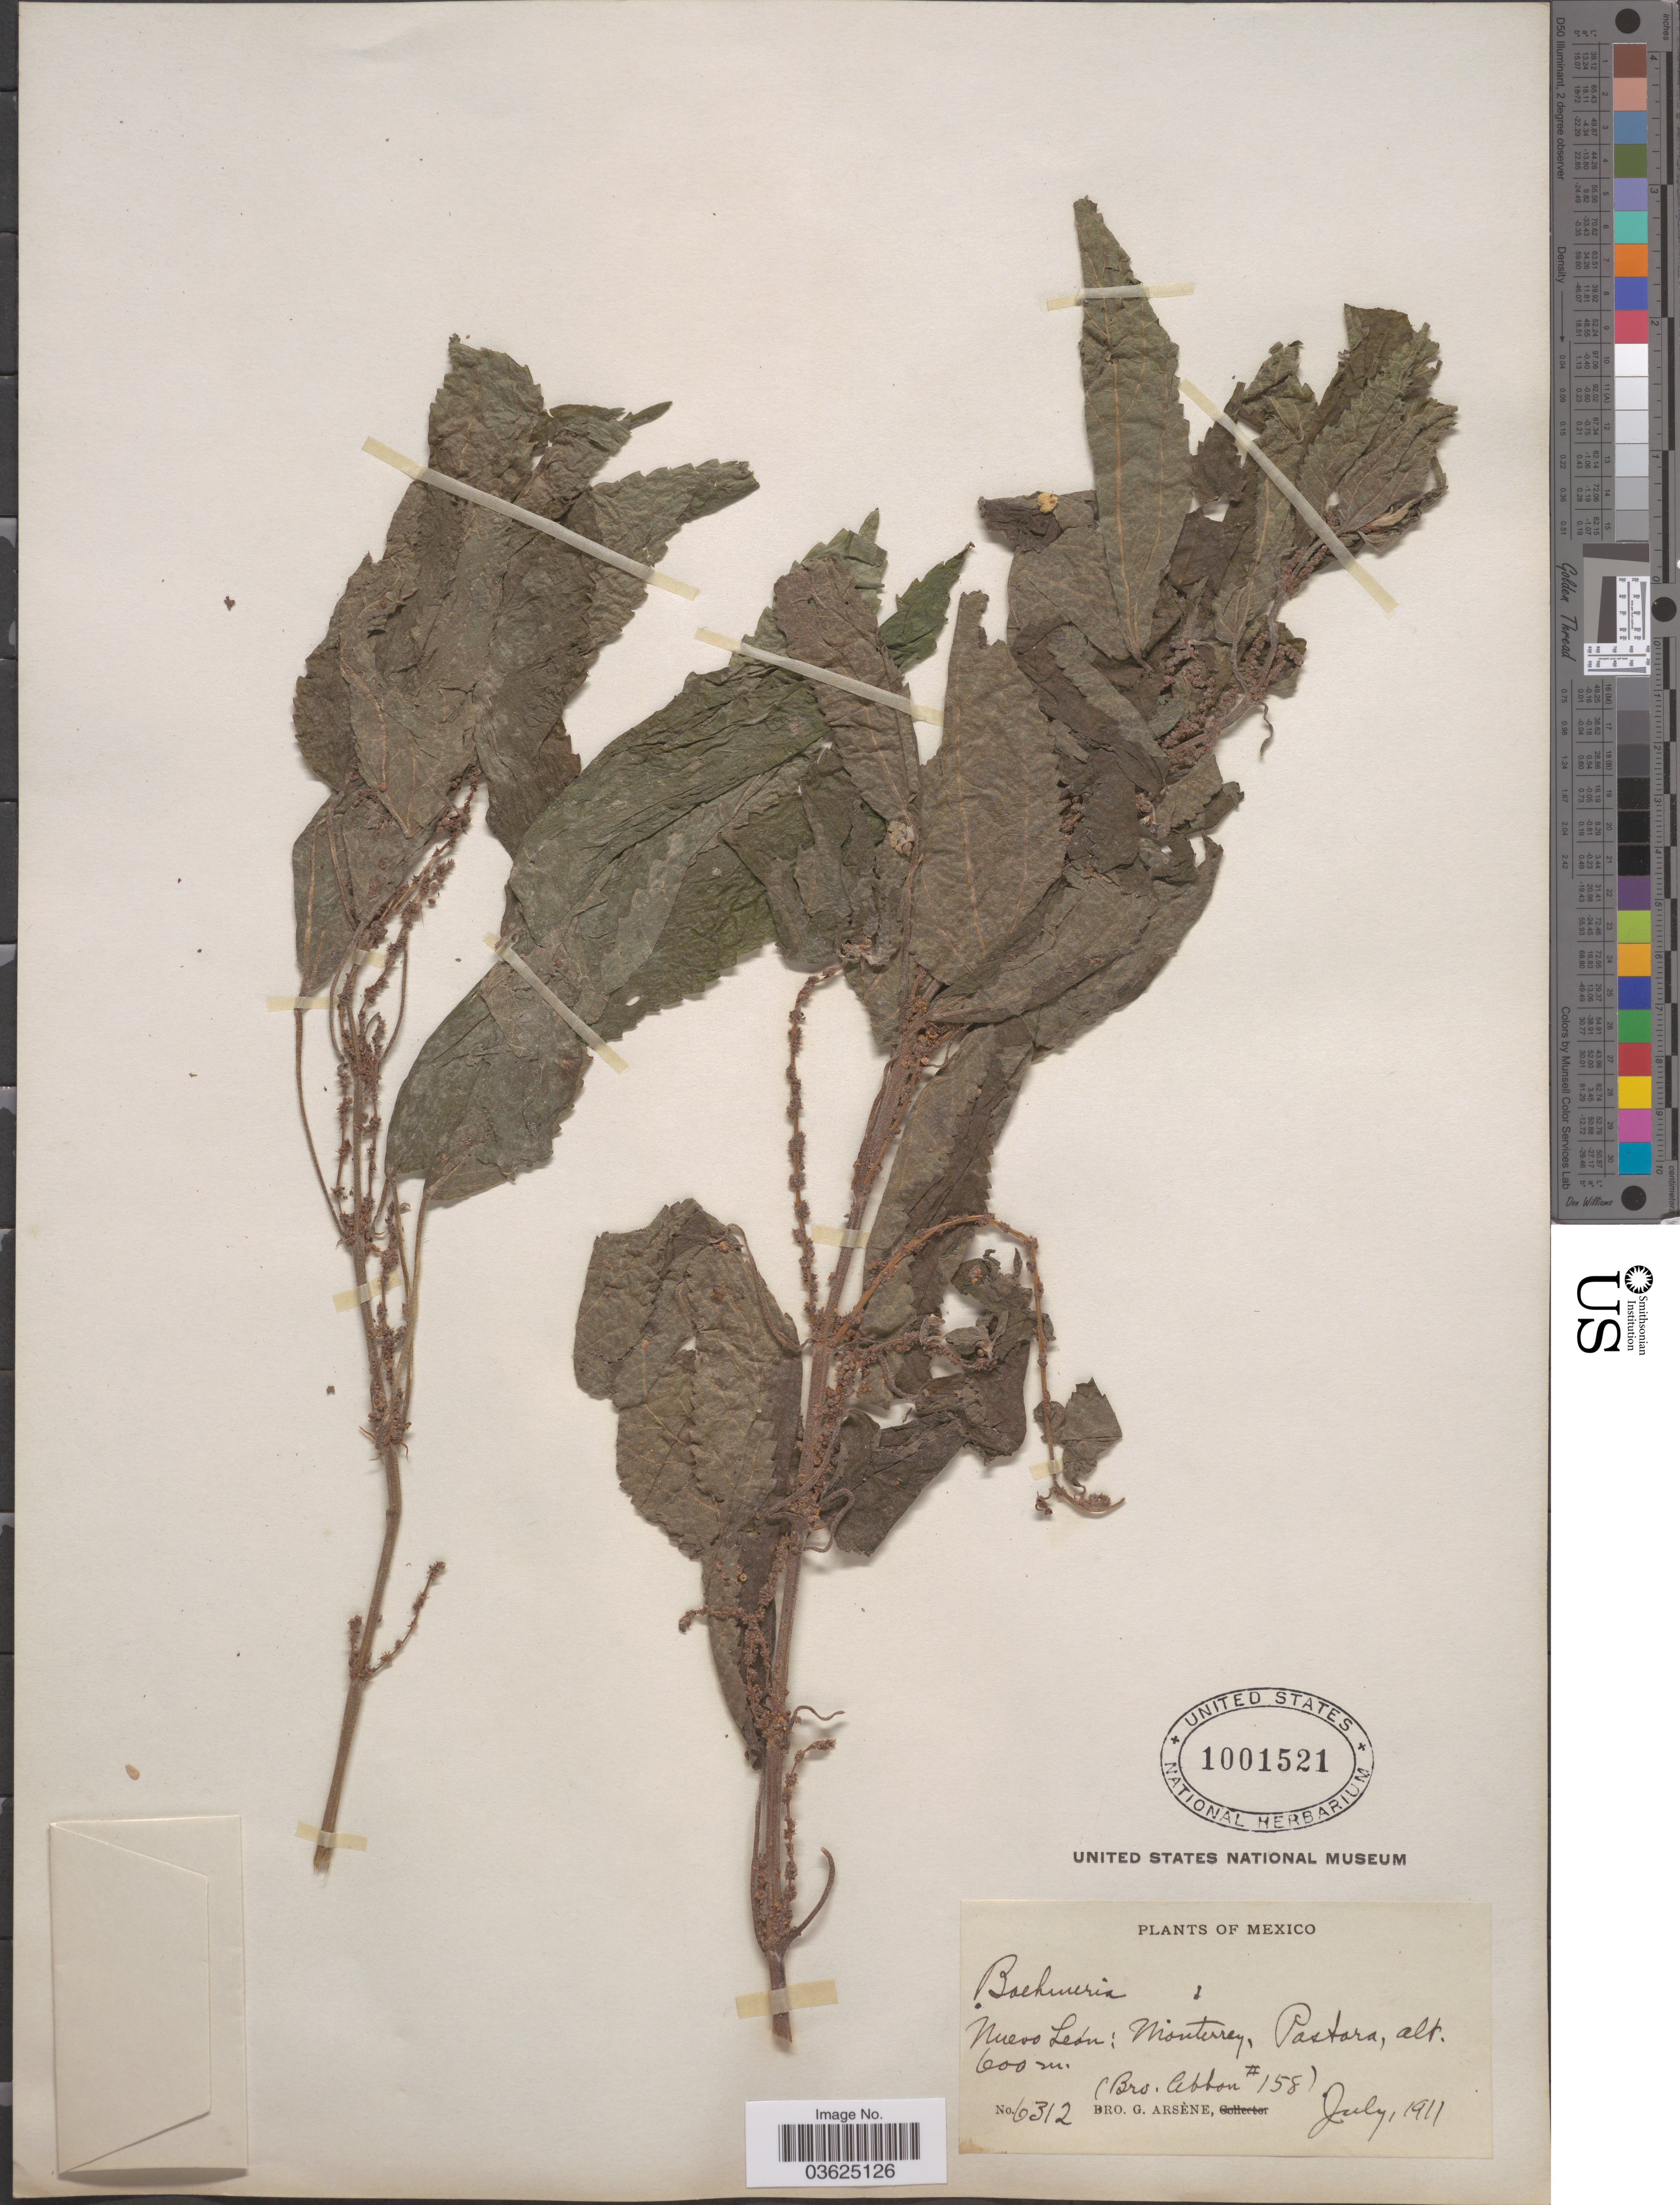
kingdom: Plantae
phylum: Tracheophyta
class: Magnoliopsida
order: Rosales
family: Urticaceae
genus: Boehmeria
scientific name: Boehmeria cylindrica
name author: (L.) Sw.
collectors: Bro. G. Arsène & Bro. Abbon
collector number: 6312/158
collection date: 1911-07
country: Mexico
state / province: Nuevo León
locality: Monterrey, Pastara.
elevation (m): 600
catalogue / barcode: US 1001521